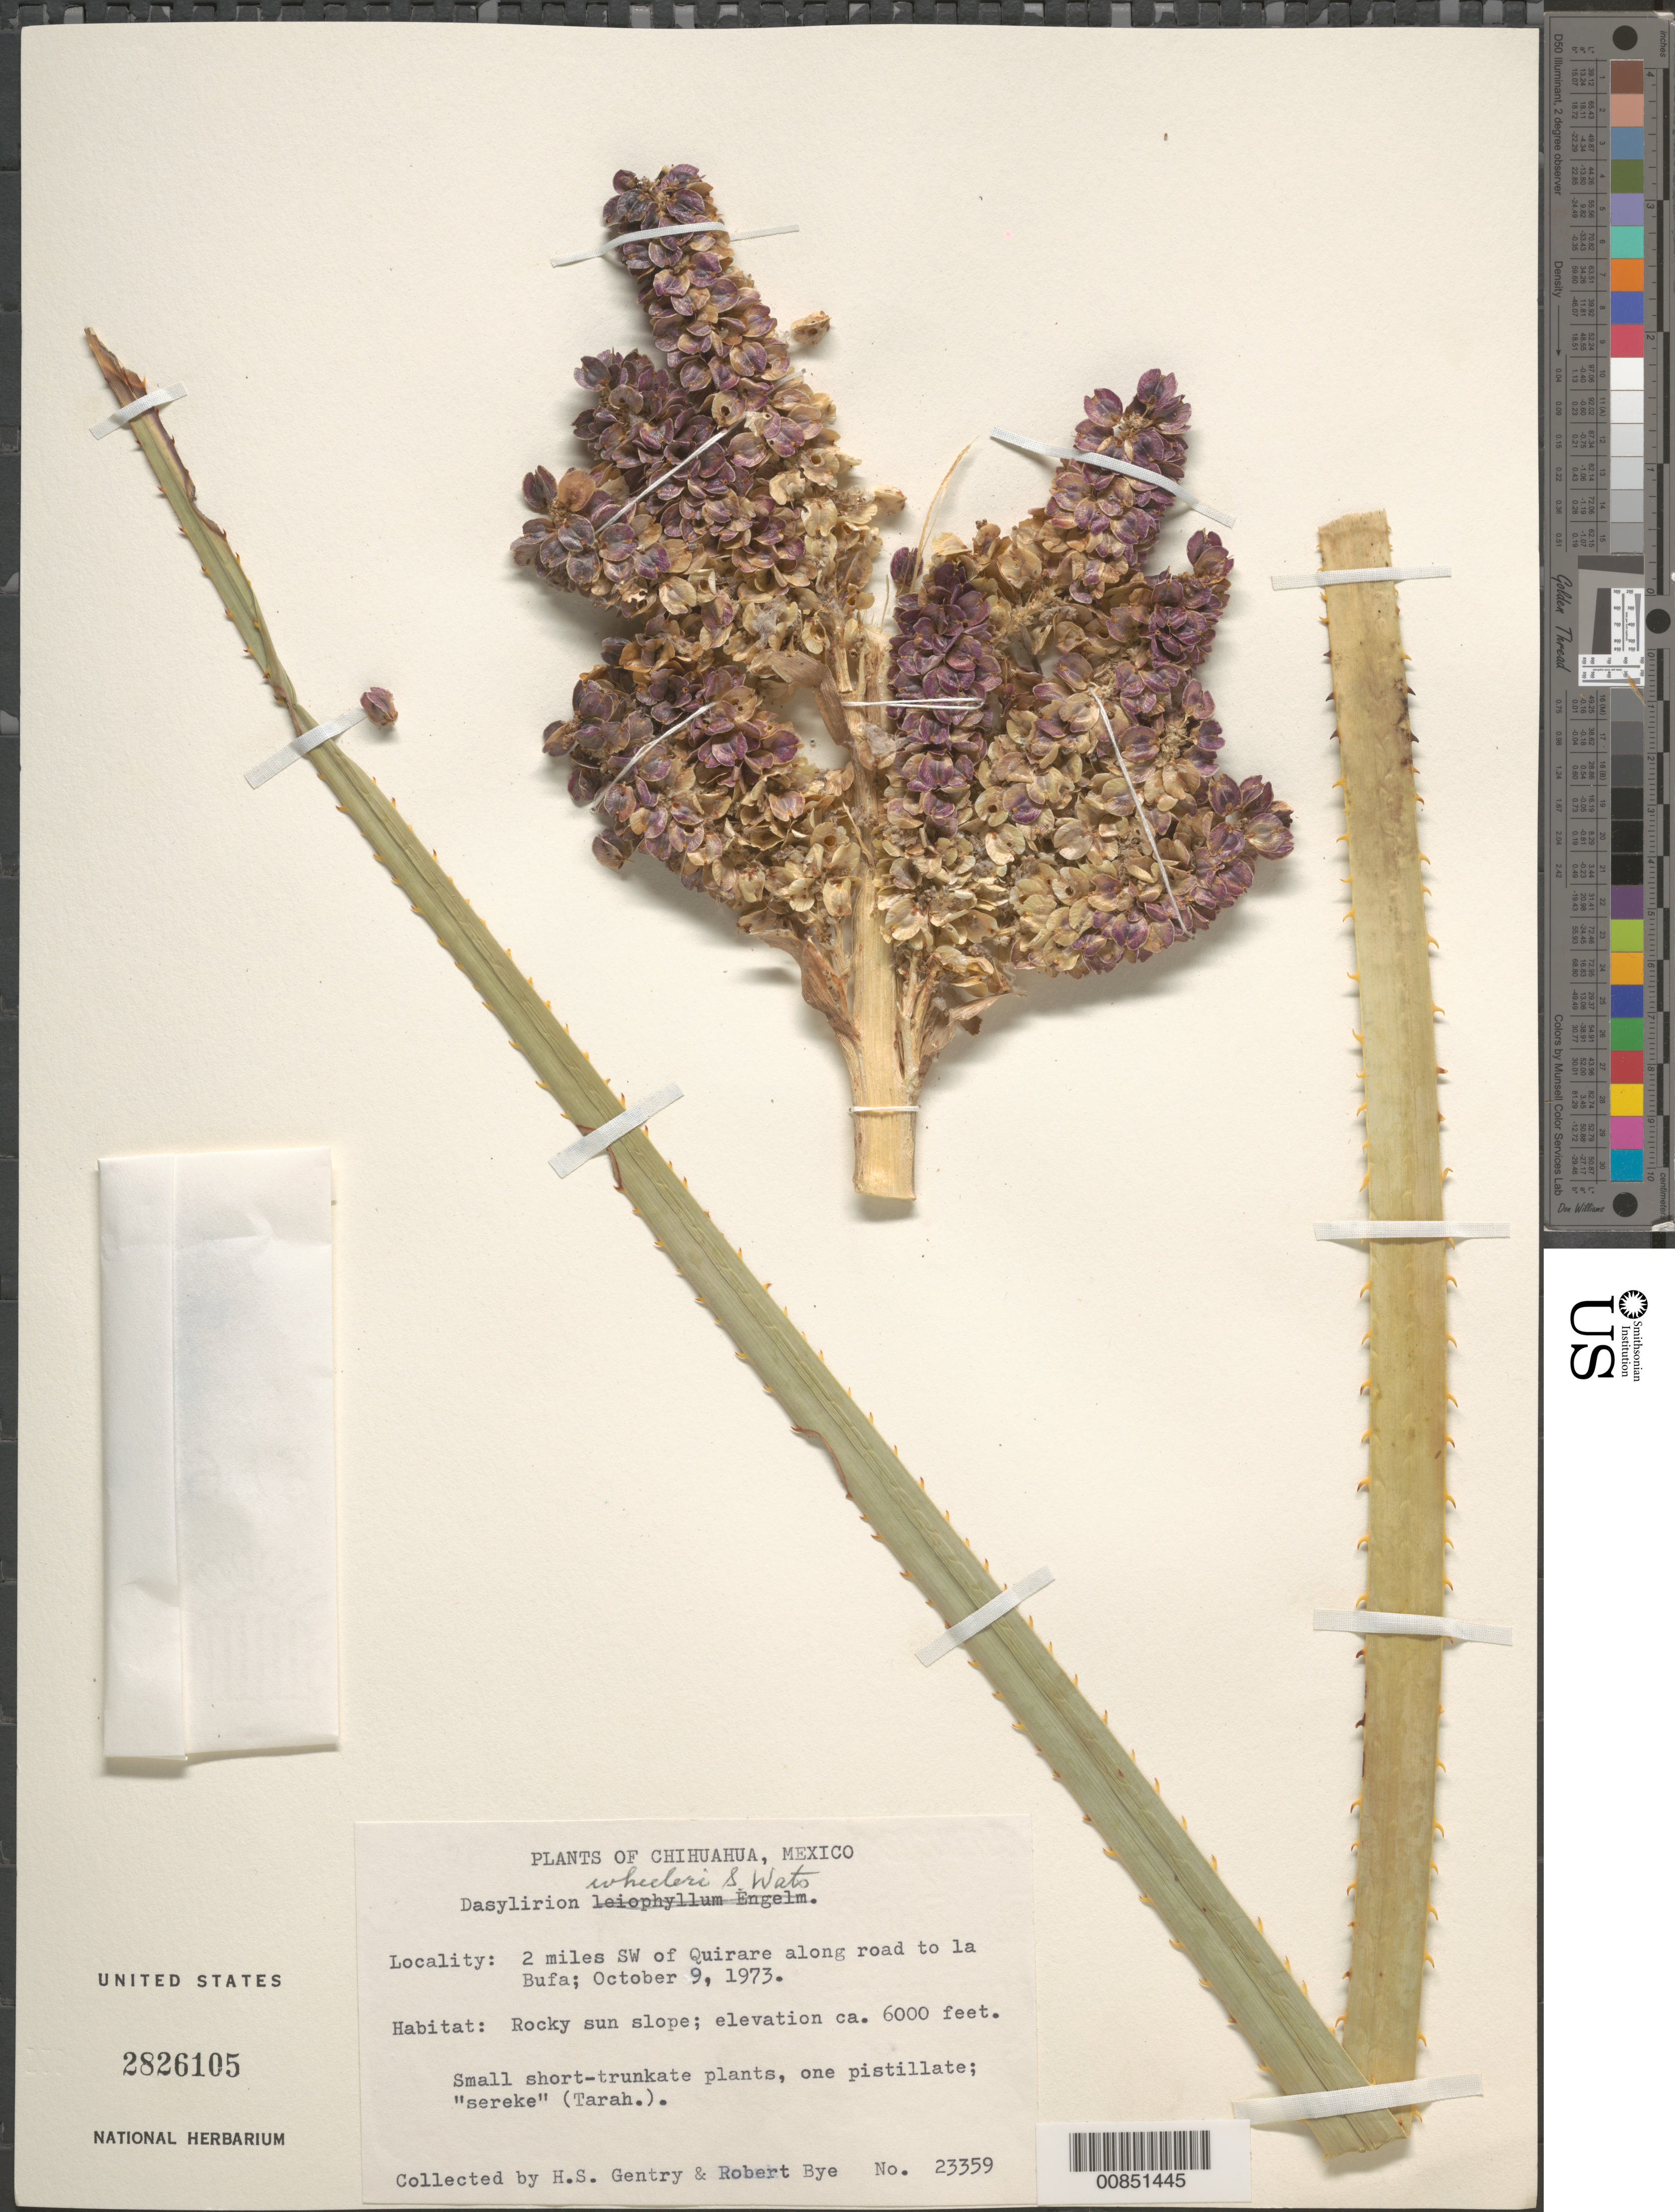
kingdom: Plantae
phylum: Tracheophyta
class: Liliopsida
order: Asparagales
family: Asparagaceae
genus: Dasylirion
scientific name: Dasylirion wheeleri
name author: S. Watson ex Rothr.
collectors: H. S. Gentry & R. A. Bye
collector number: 23359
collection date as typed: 09 Oct 1973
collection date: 1973-10-09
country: Mexico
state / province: Chihuahua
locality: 2 miles SW of Quirare along road to La Bufa.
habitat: Rocky sun slope.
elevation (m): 1829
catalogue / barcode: US 2826105